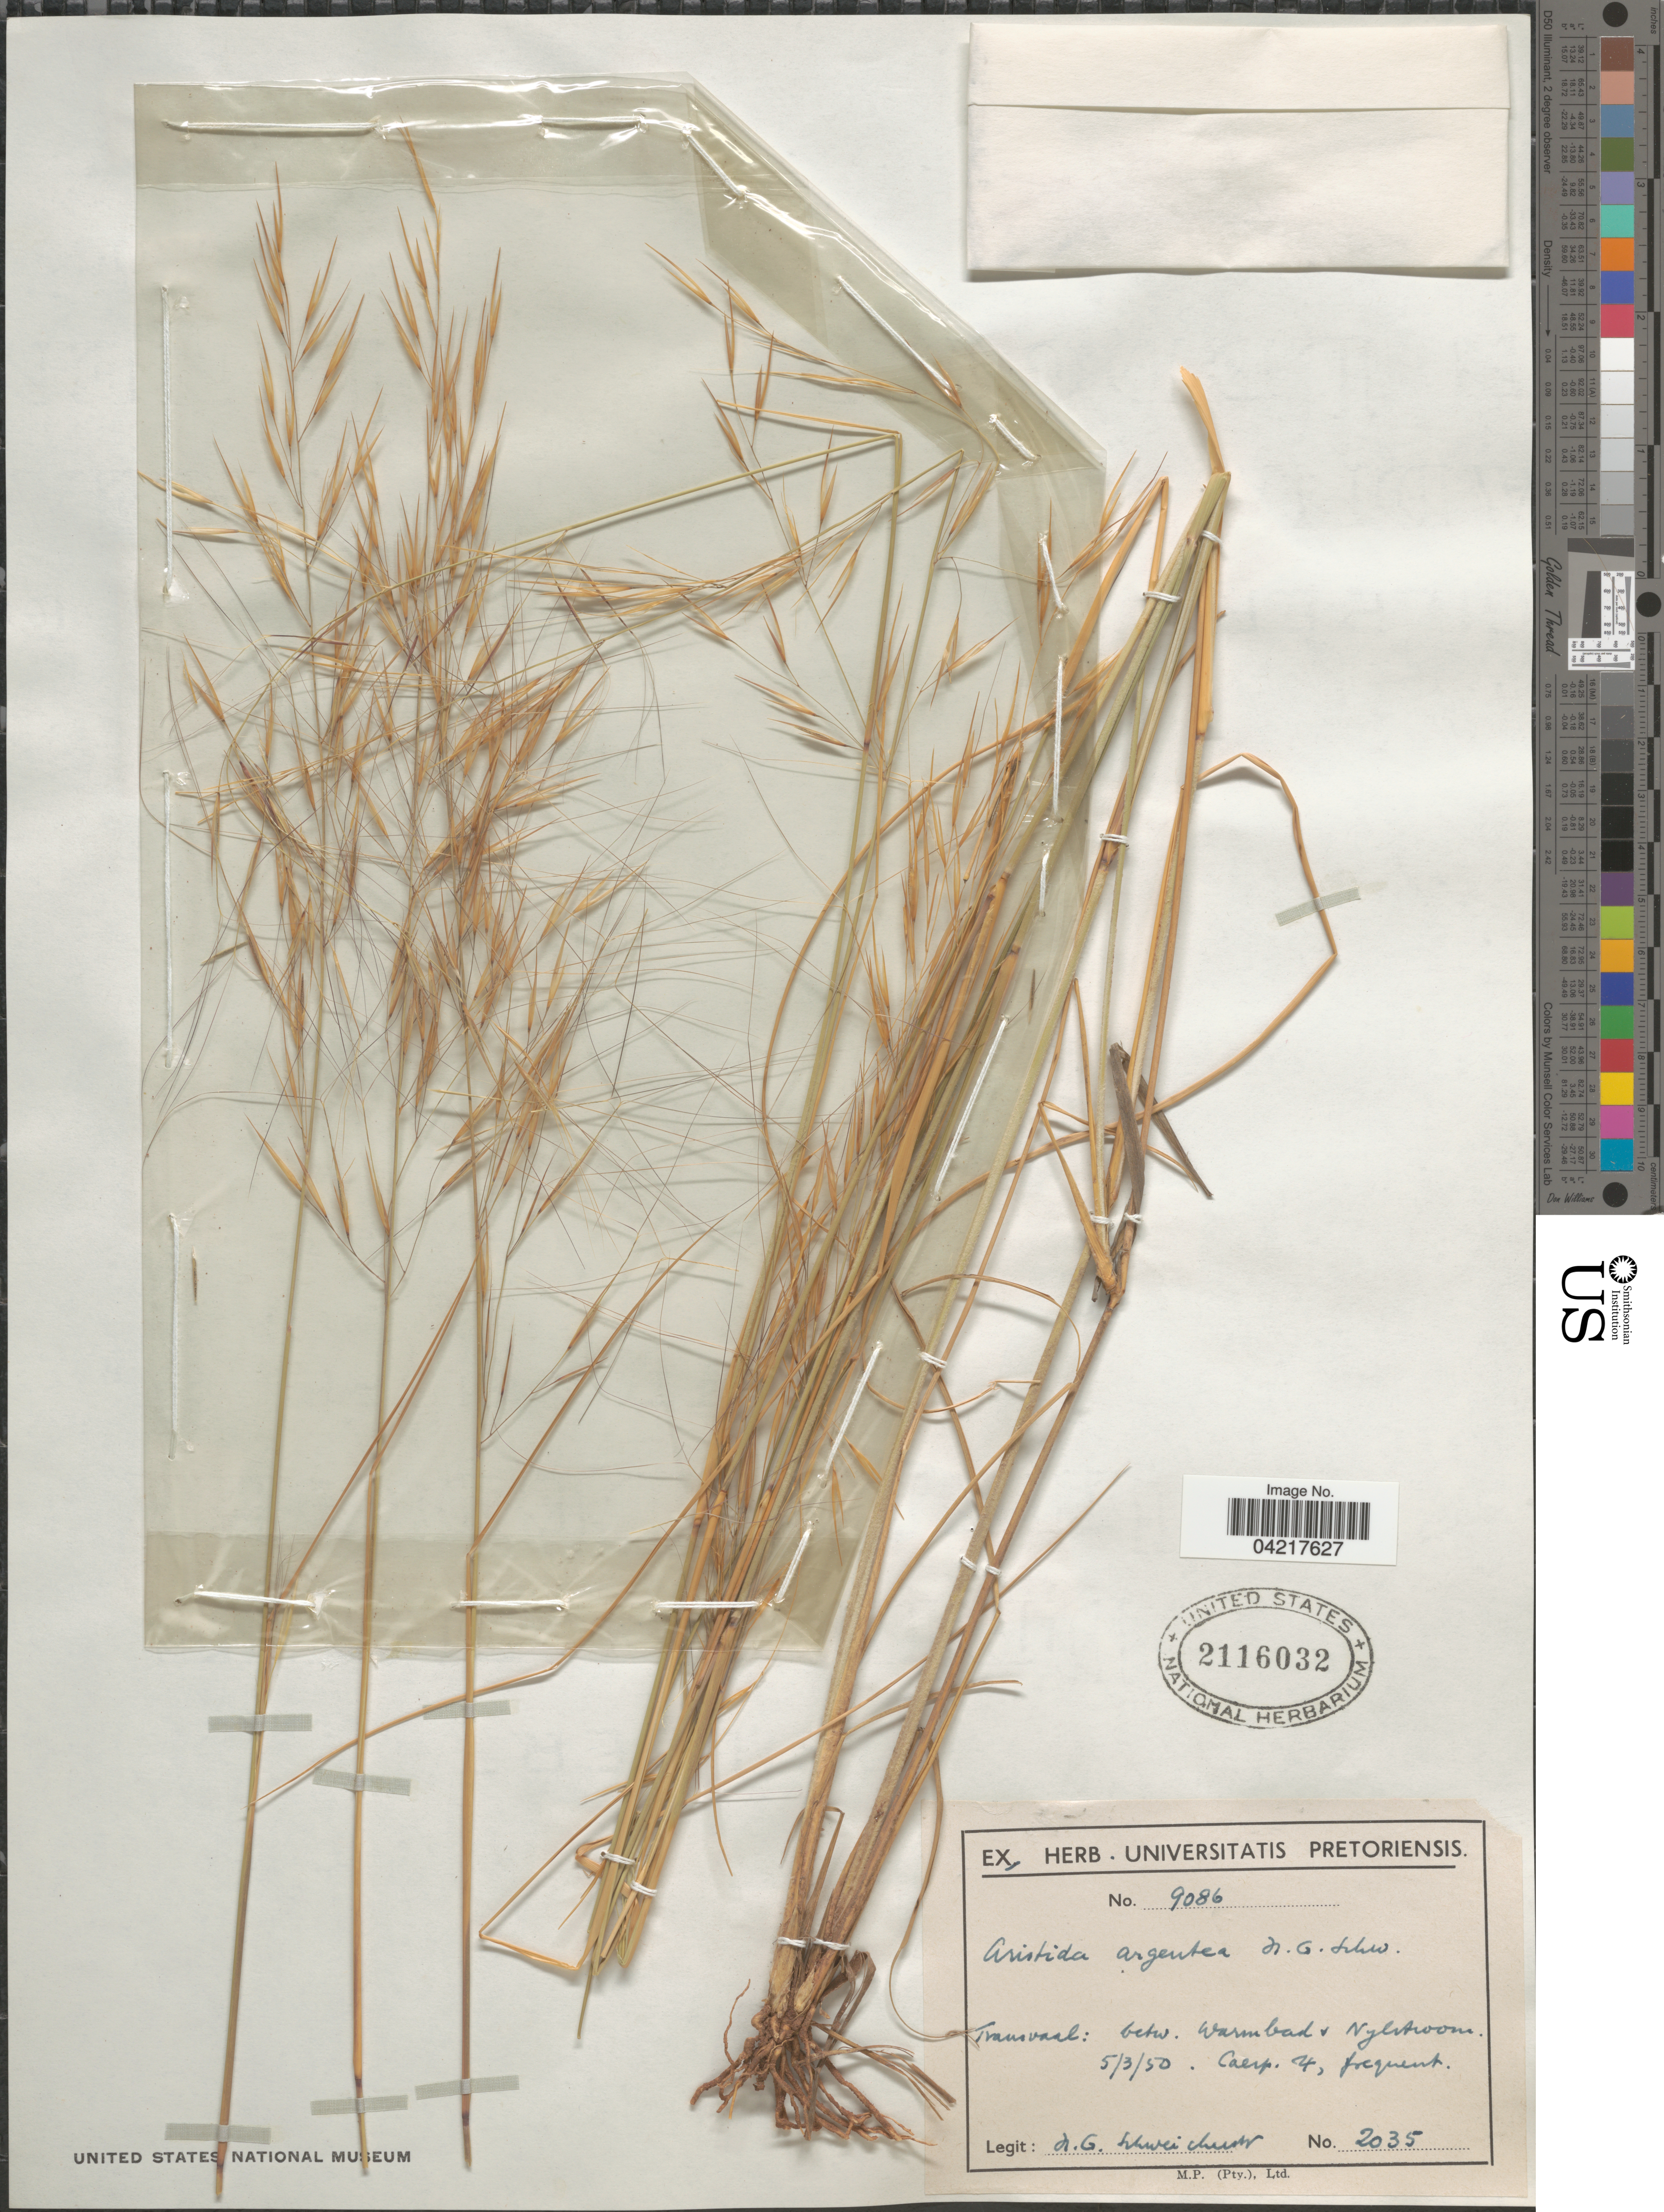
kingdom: Plantae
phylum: Tracheophyta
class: Liliopsida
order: Poales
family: Poaceae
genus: Aristida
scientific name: Aristida mollissima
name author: Pilg.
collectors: H. Schweickerdt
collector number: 2035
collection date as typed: Transcribed d/m/y: 5/3/50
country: South Africa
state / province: Limpopo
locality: Transvaal: betw. Warmbad v Nylstroom.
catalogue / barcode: US 2116032